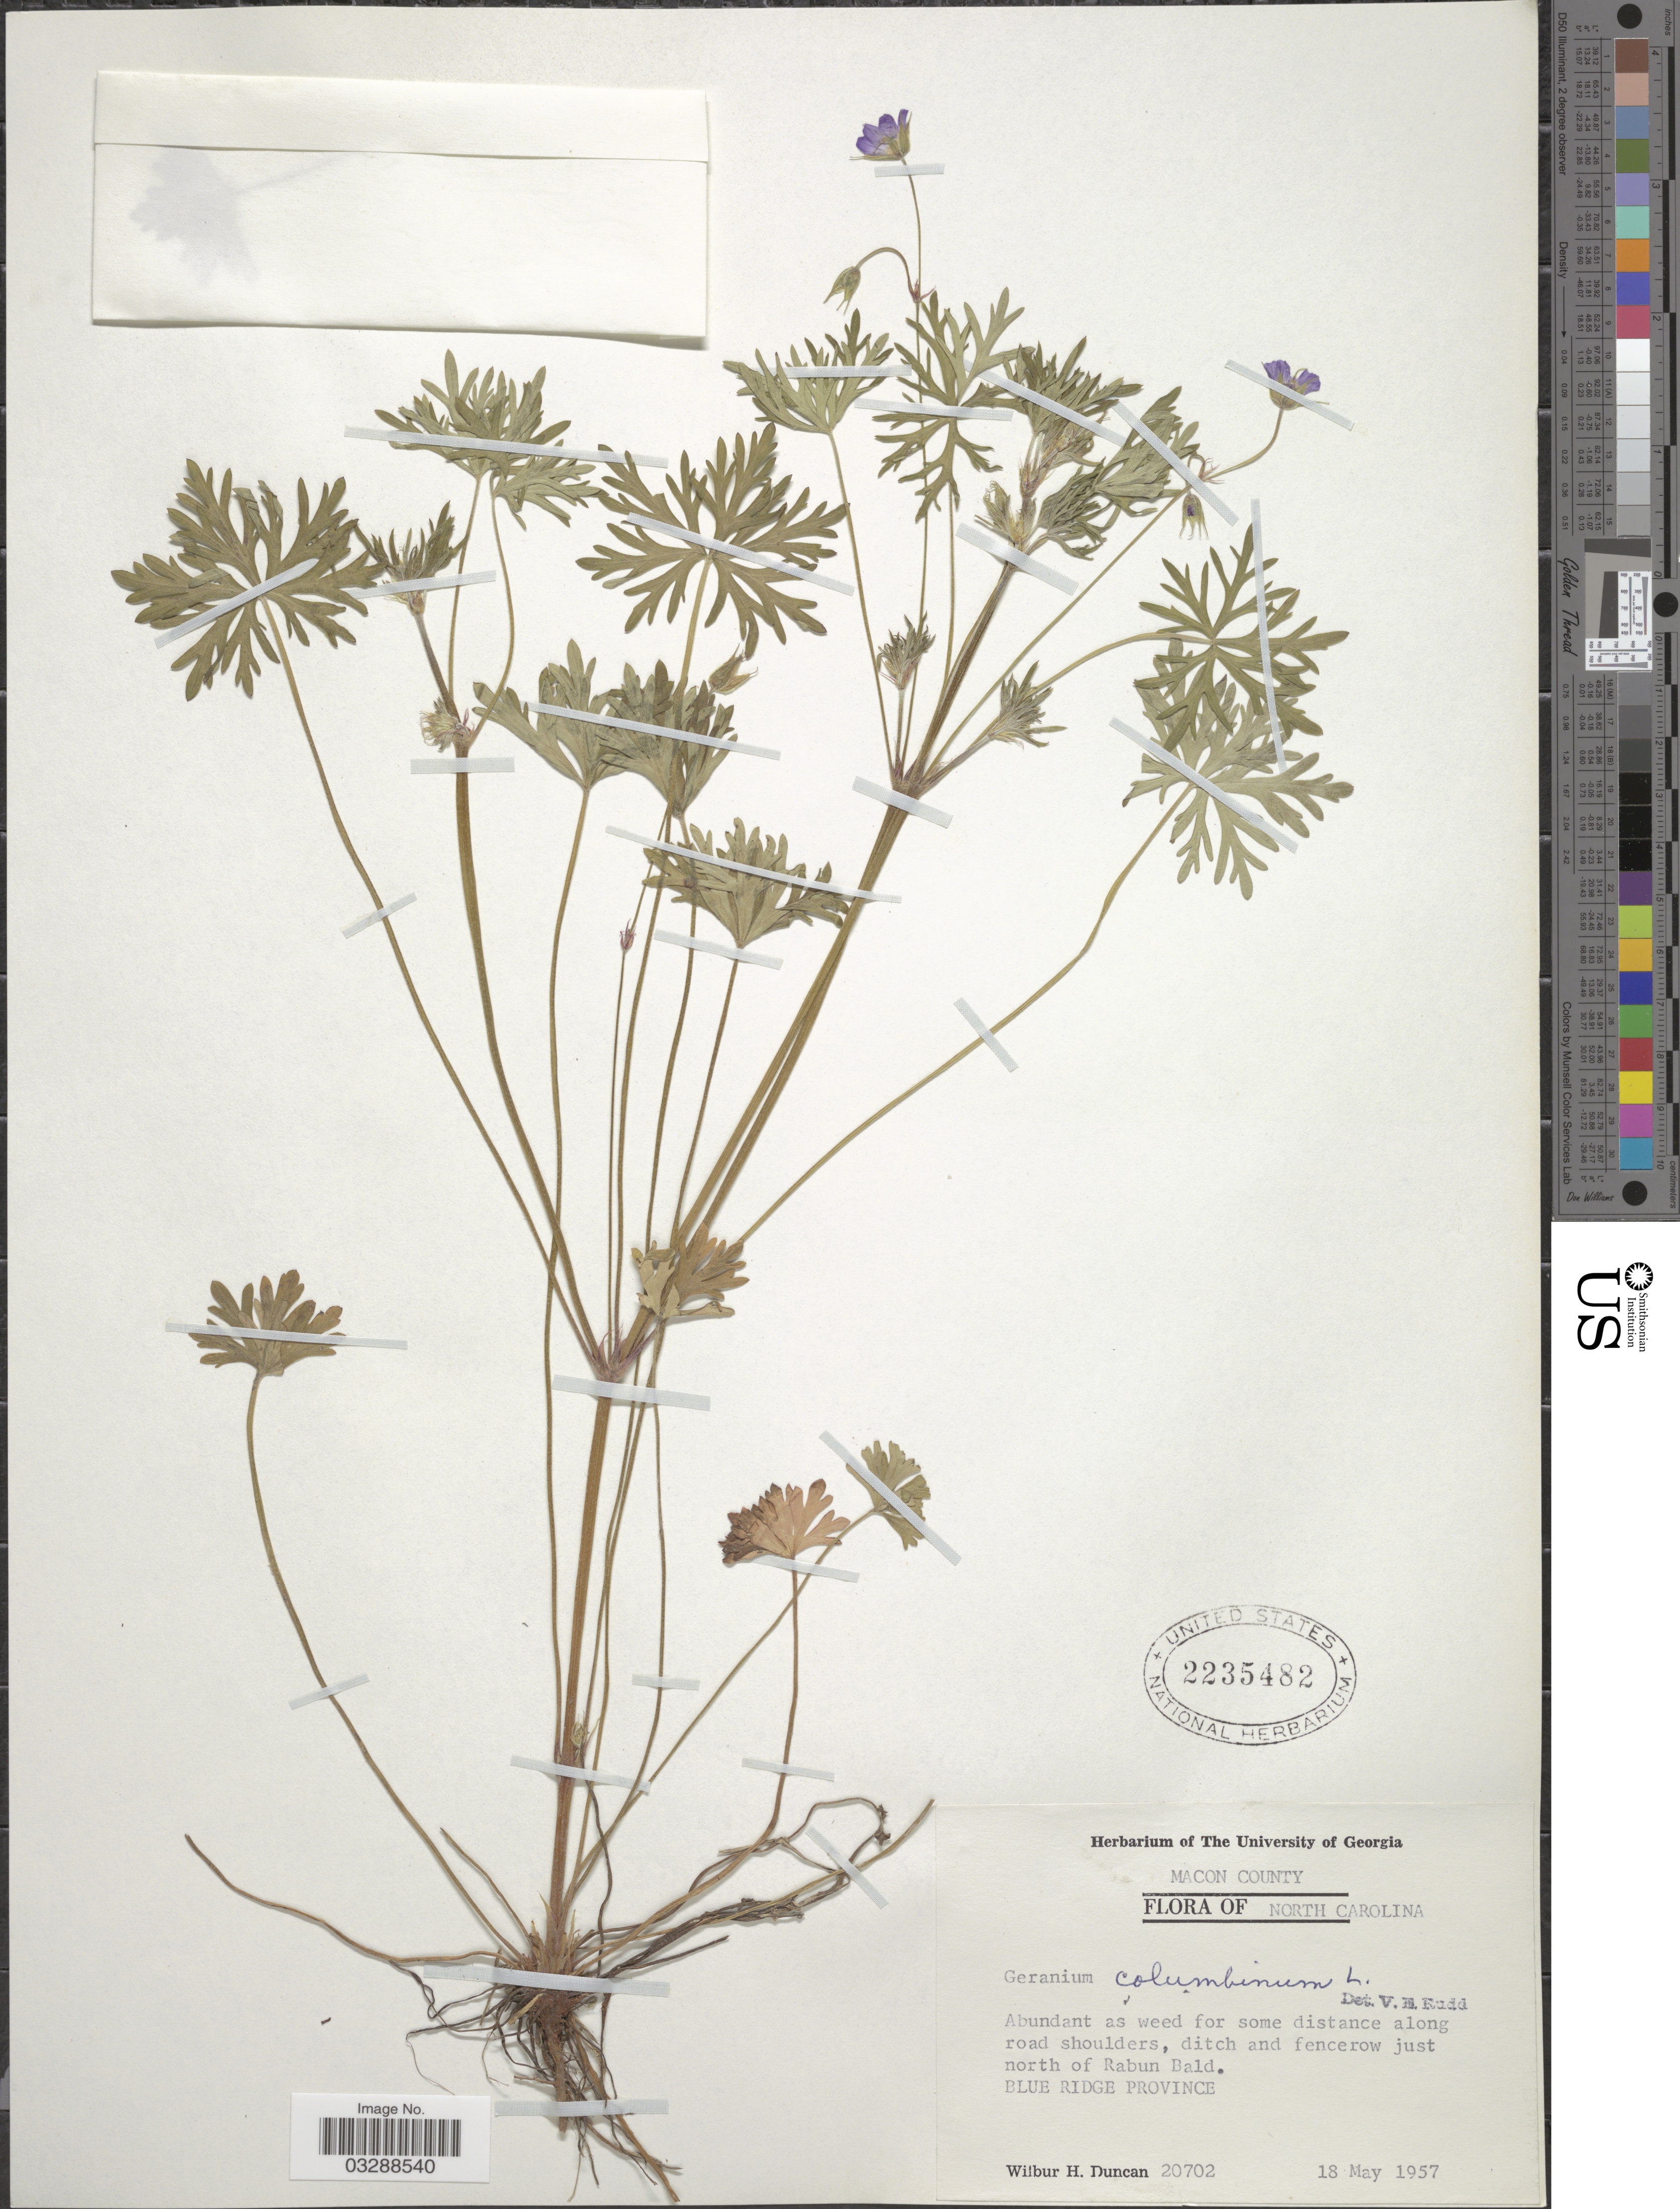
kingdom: Plantae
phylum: Tracheophyta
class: Magnoliopsida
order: Geraniales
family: Geraniaceae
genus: Geranium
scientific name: Geranium columbinum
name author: L.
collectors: W. H. Duncan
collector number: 20702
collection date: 1957-05-18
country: United States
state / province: North Carolina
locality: Macon County, ditch and fencerow just north of Rabun Bald. Blue Ridge Province.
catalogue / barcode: US 2235482